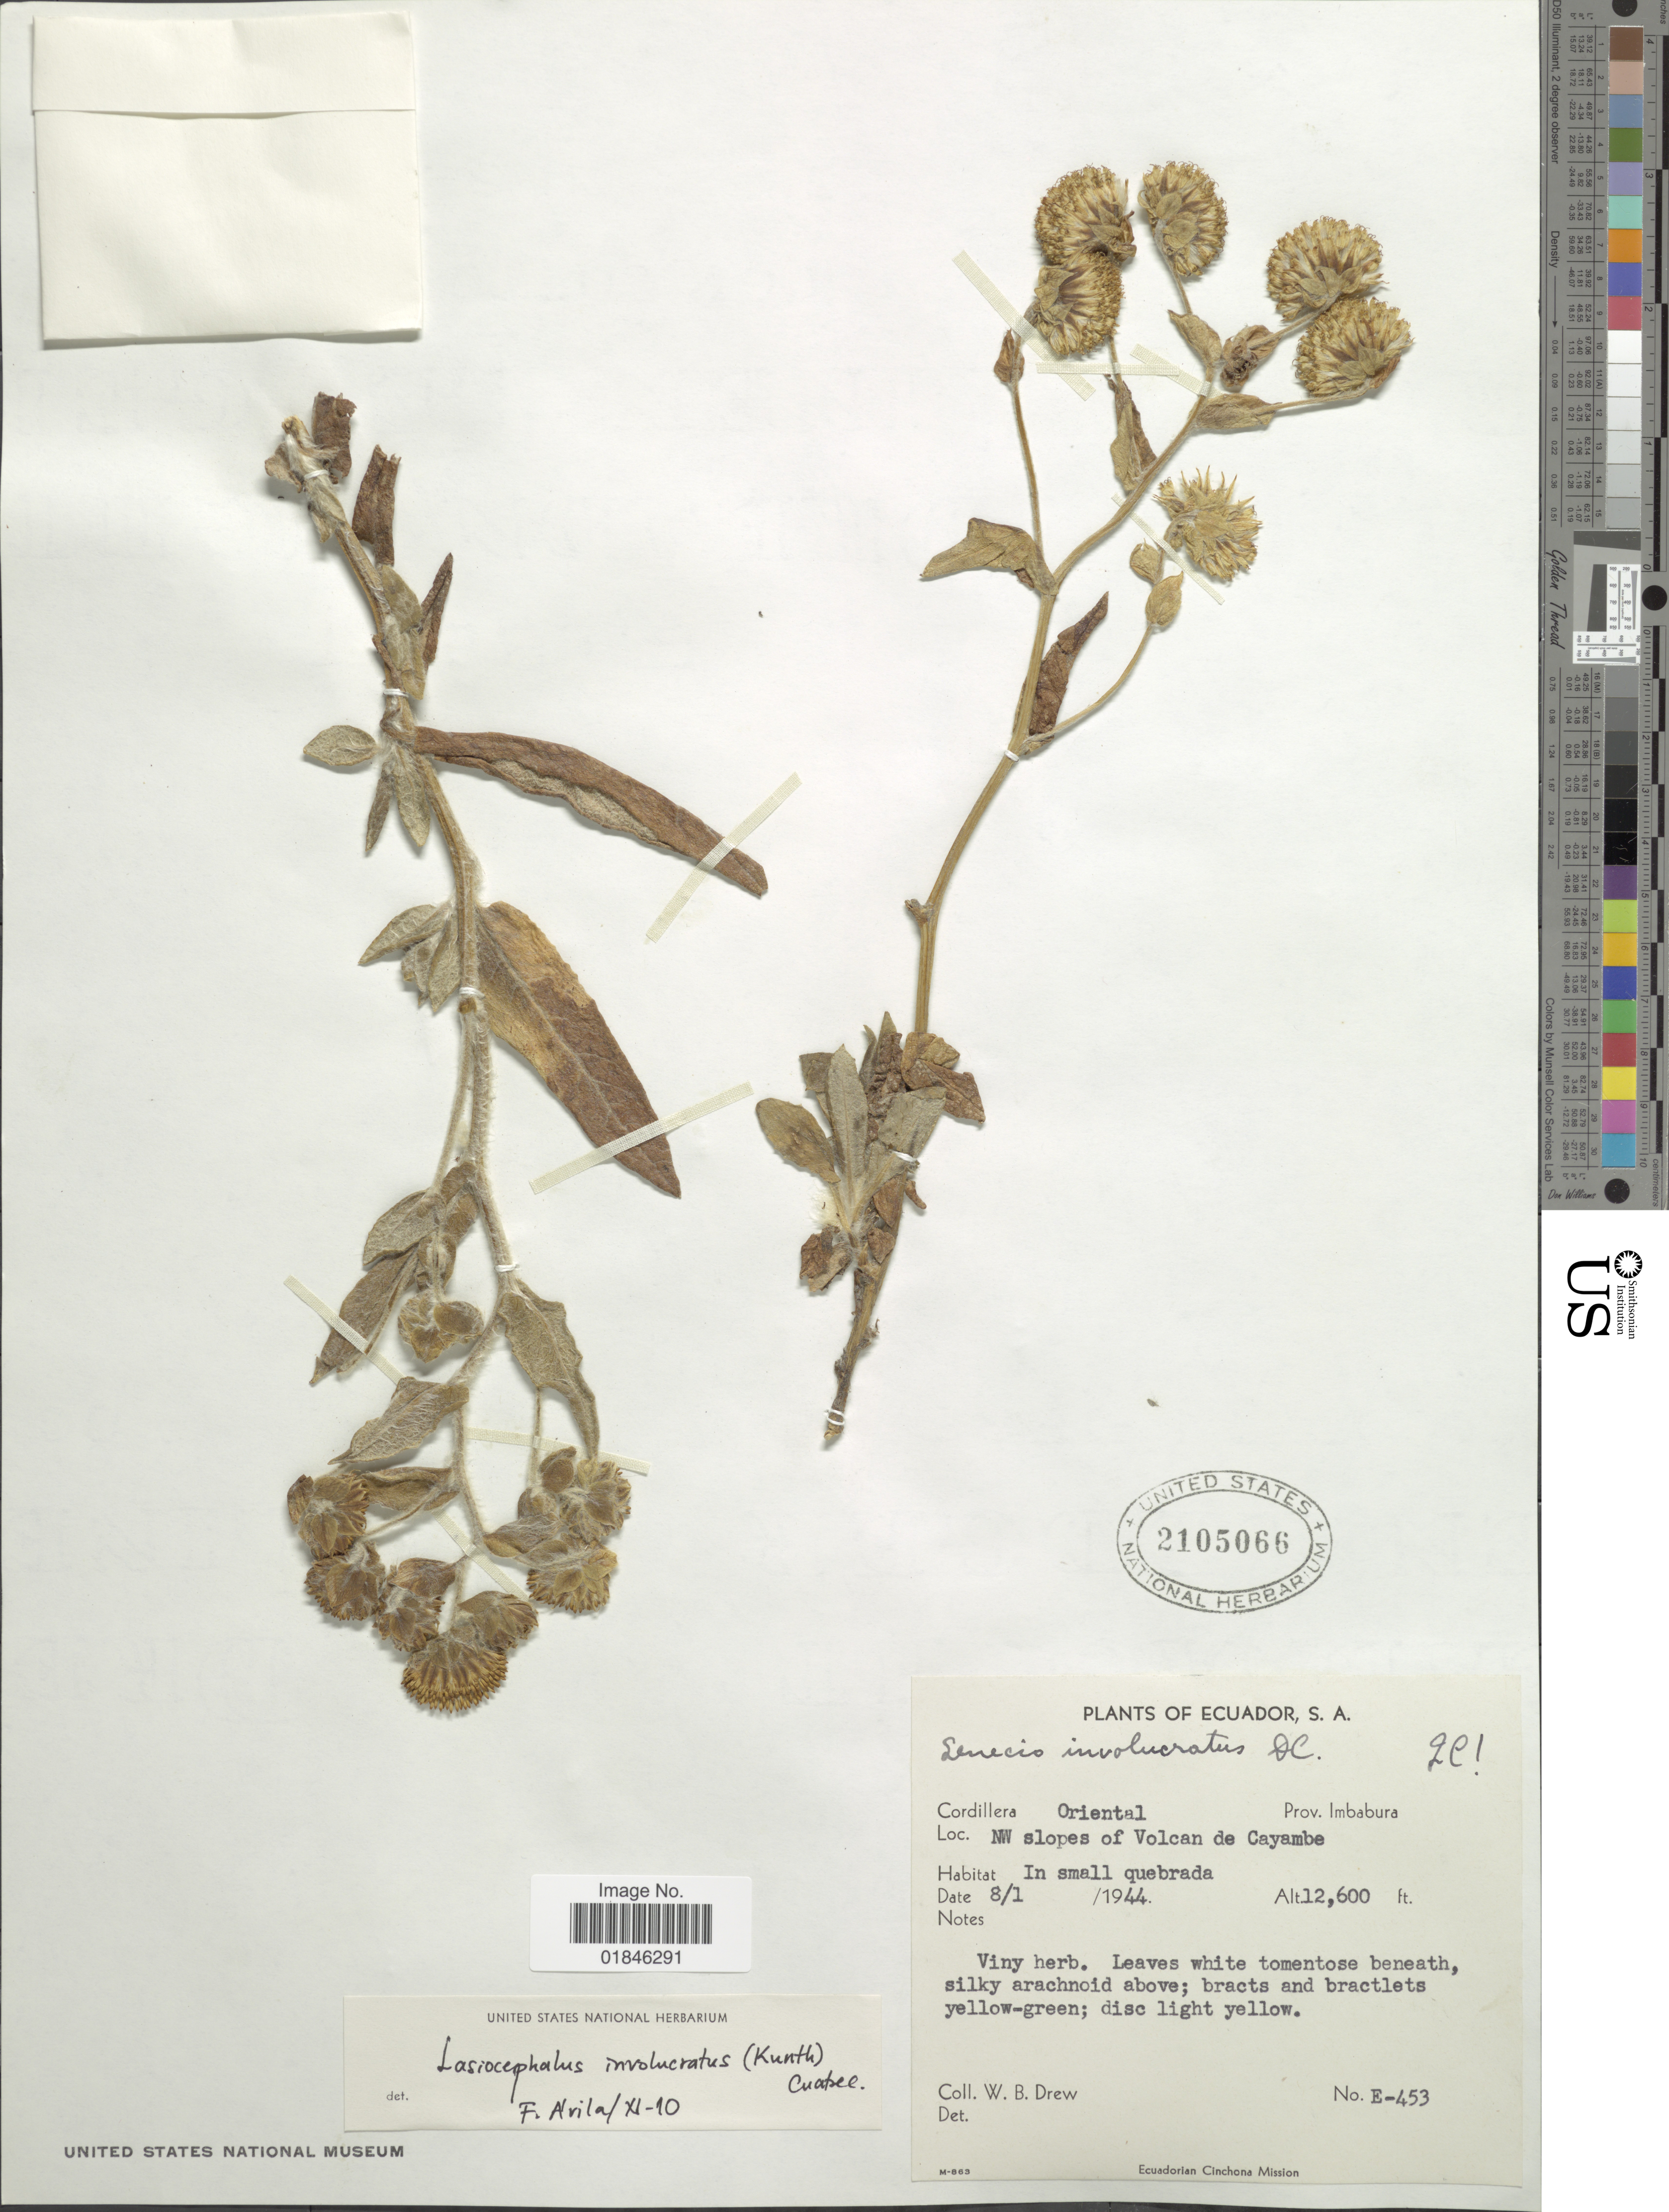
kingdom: Plantae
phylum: Tracheophyta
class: Magnoliopsida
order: Asterales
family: Asteraceae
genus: Senecio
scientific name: Senecio involucratus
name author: (Kunth) DC.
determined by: Salomon, Luciana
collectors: W. B. Drew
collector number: E-453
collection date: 1944-01-08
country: Ecuador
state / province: Imbabura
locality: Cordillera Oriental. Prov. Imbabura. NW slopes of Volcan de Cayambe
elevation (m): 3840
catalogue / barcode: US 2105066